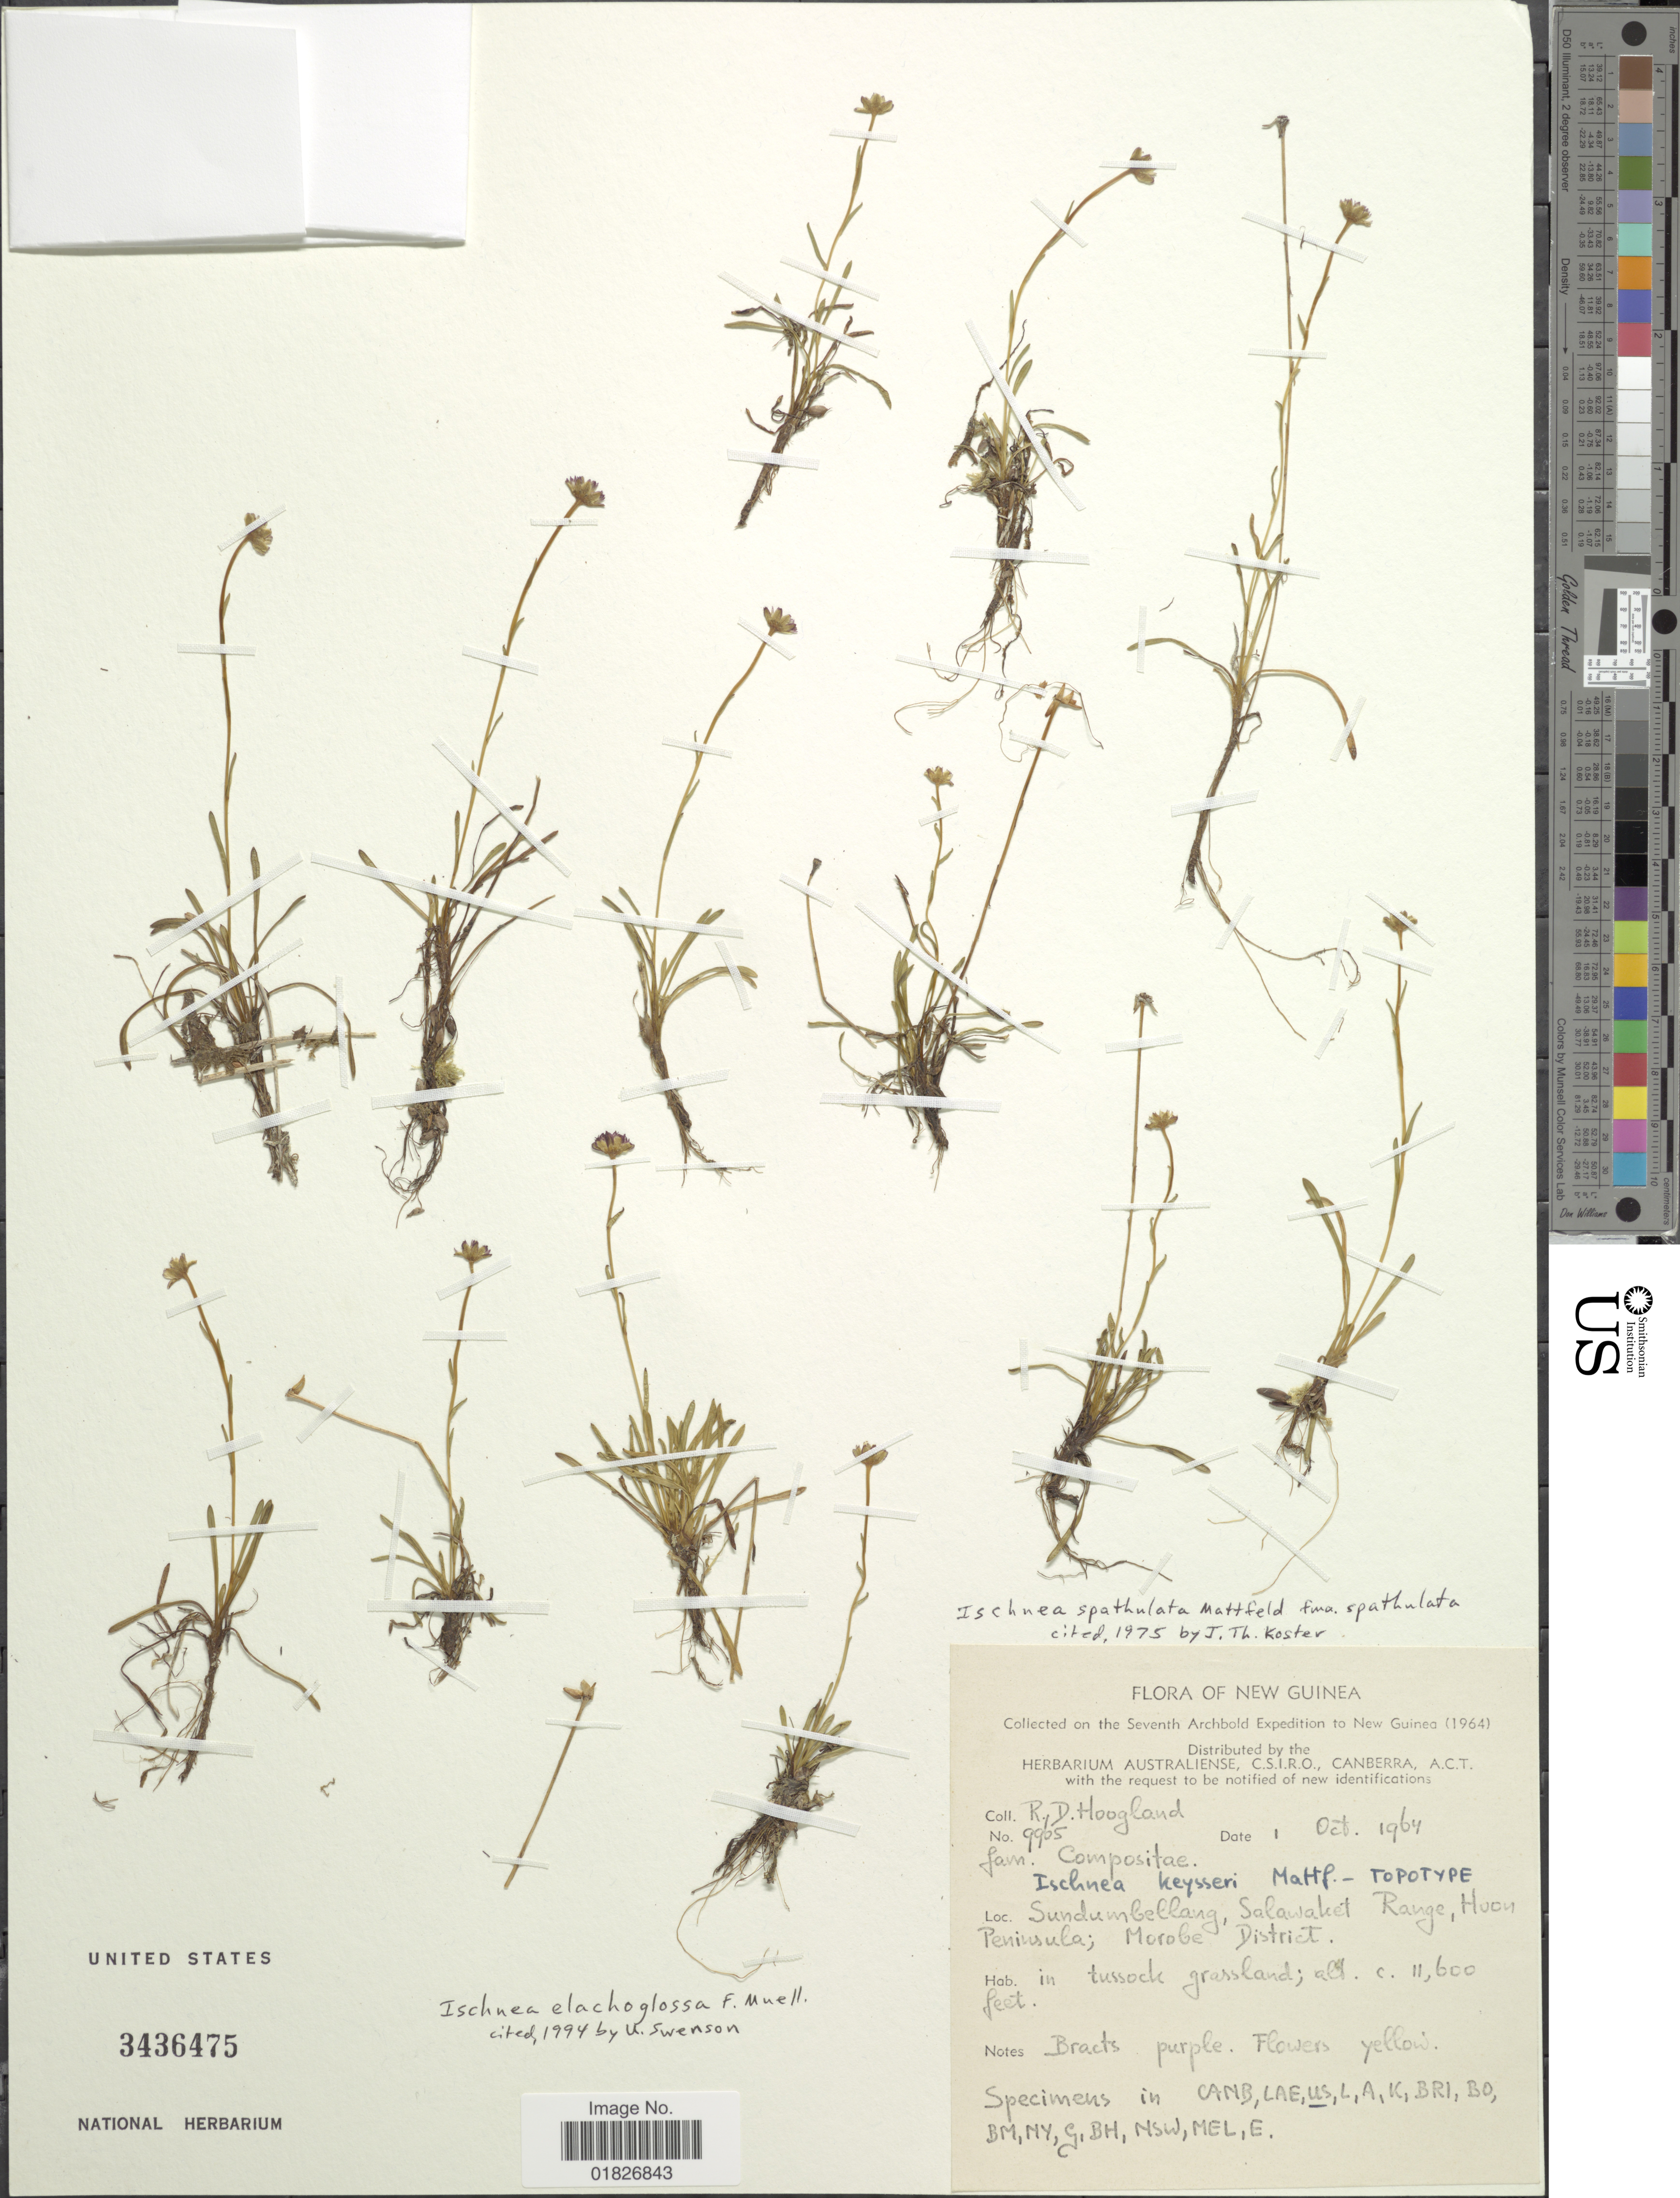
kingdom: Plantae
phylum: Tracheophyta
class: Magnoliopsida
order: Asterales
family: Asteraceae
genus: Ischnea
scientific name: Ischnea elachoglossa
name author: F. Muell.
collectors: R. D. Hoogland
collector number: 9905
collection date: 1964-10-01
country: Papua New Guinea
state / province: Morobe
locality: New Guinea, Sundumbellang, Salawaket Range, Huon Peninsula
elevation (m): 3536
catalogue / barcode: US 3436475